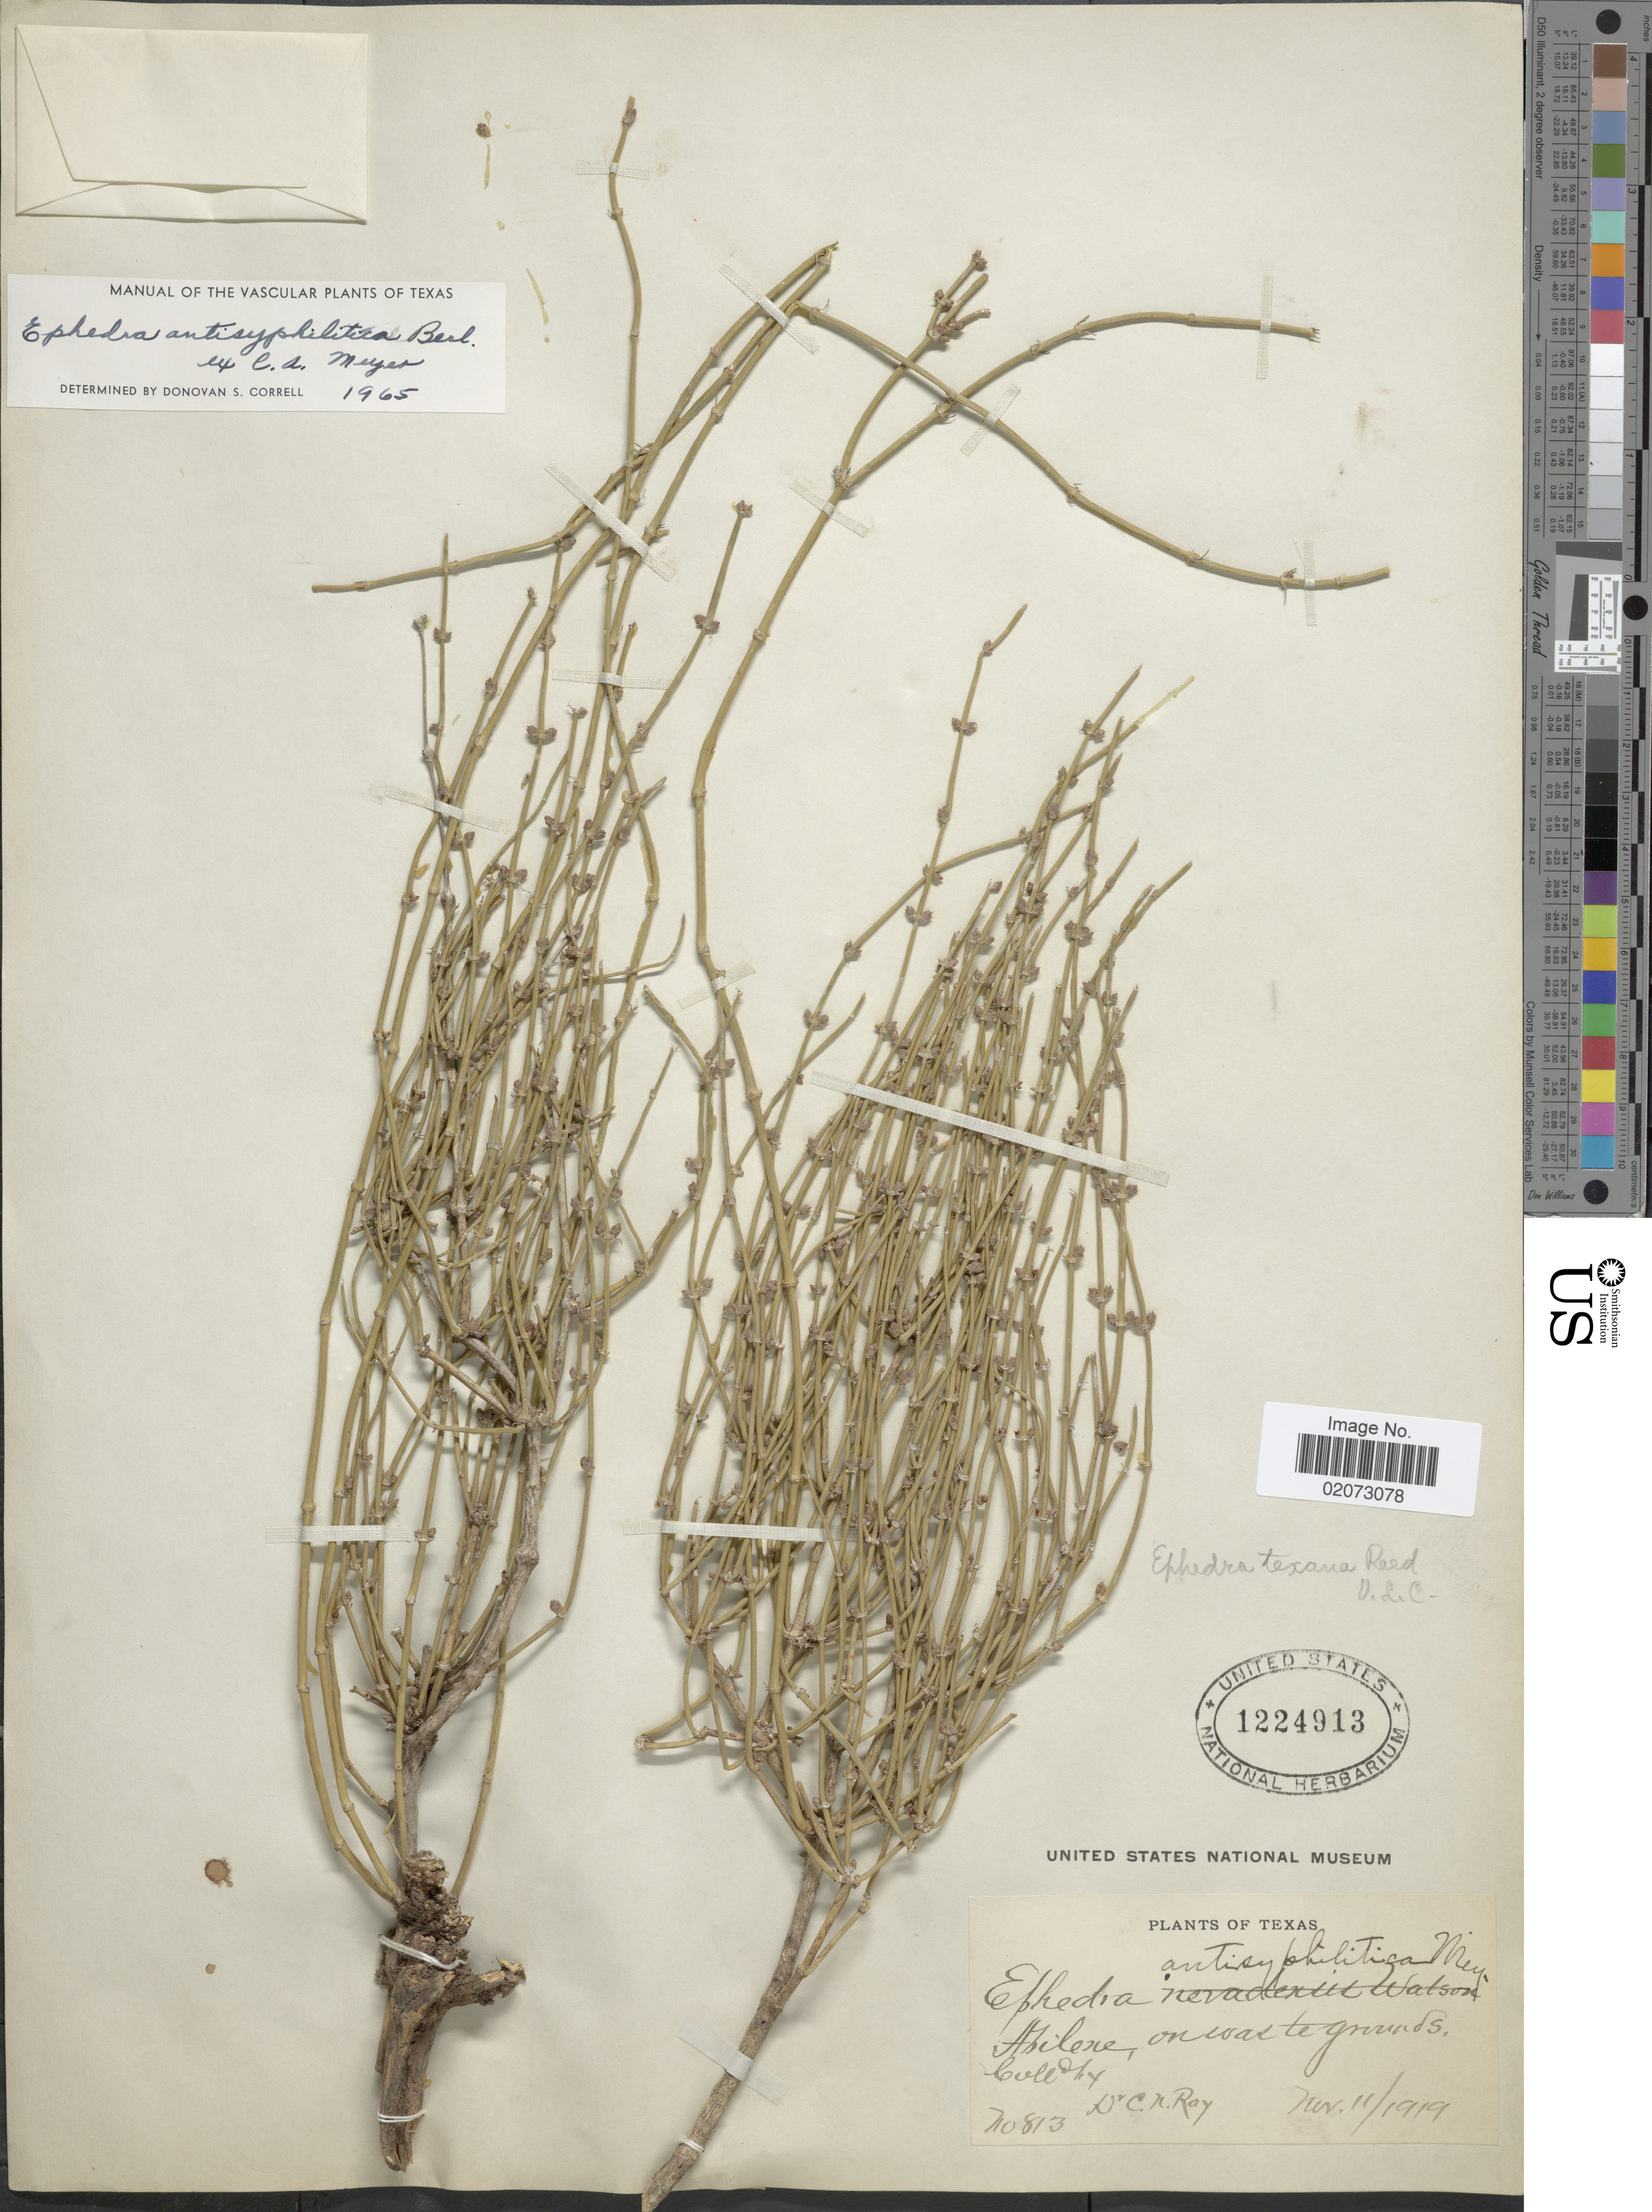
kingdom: Plantae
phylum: Tracheophyta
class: Gnetopsida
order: Ephedrales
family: Ephedraceae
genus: Ephedra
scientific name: Ephedra antisyphilitica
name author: Berland. ex C.A. Mey.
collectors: C. Ray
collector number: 813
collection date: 1919-11-11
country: United States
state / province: Texas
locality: Abilene, on waste grounds.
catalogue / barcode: US 1224913